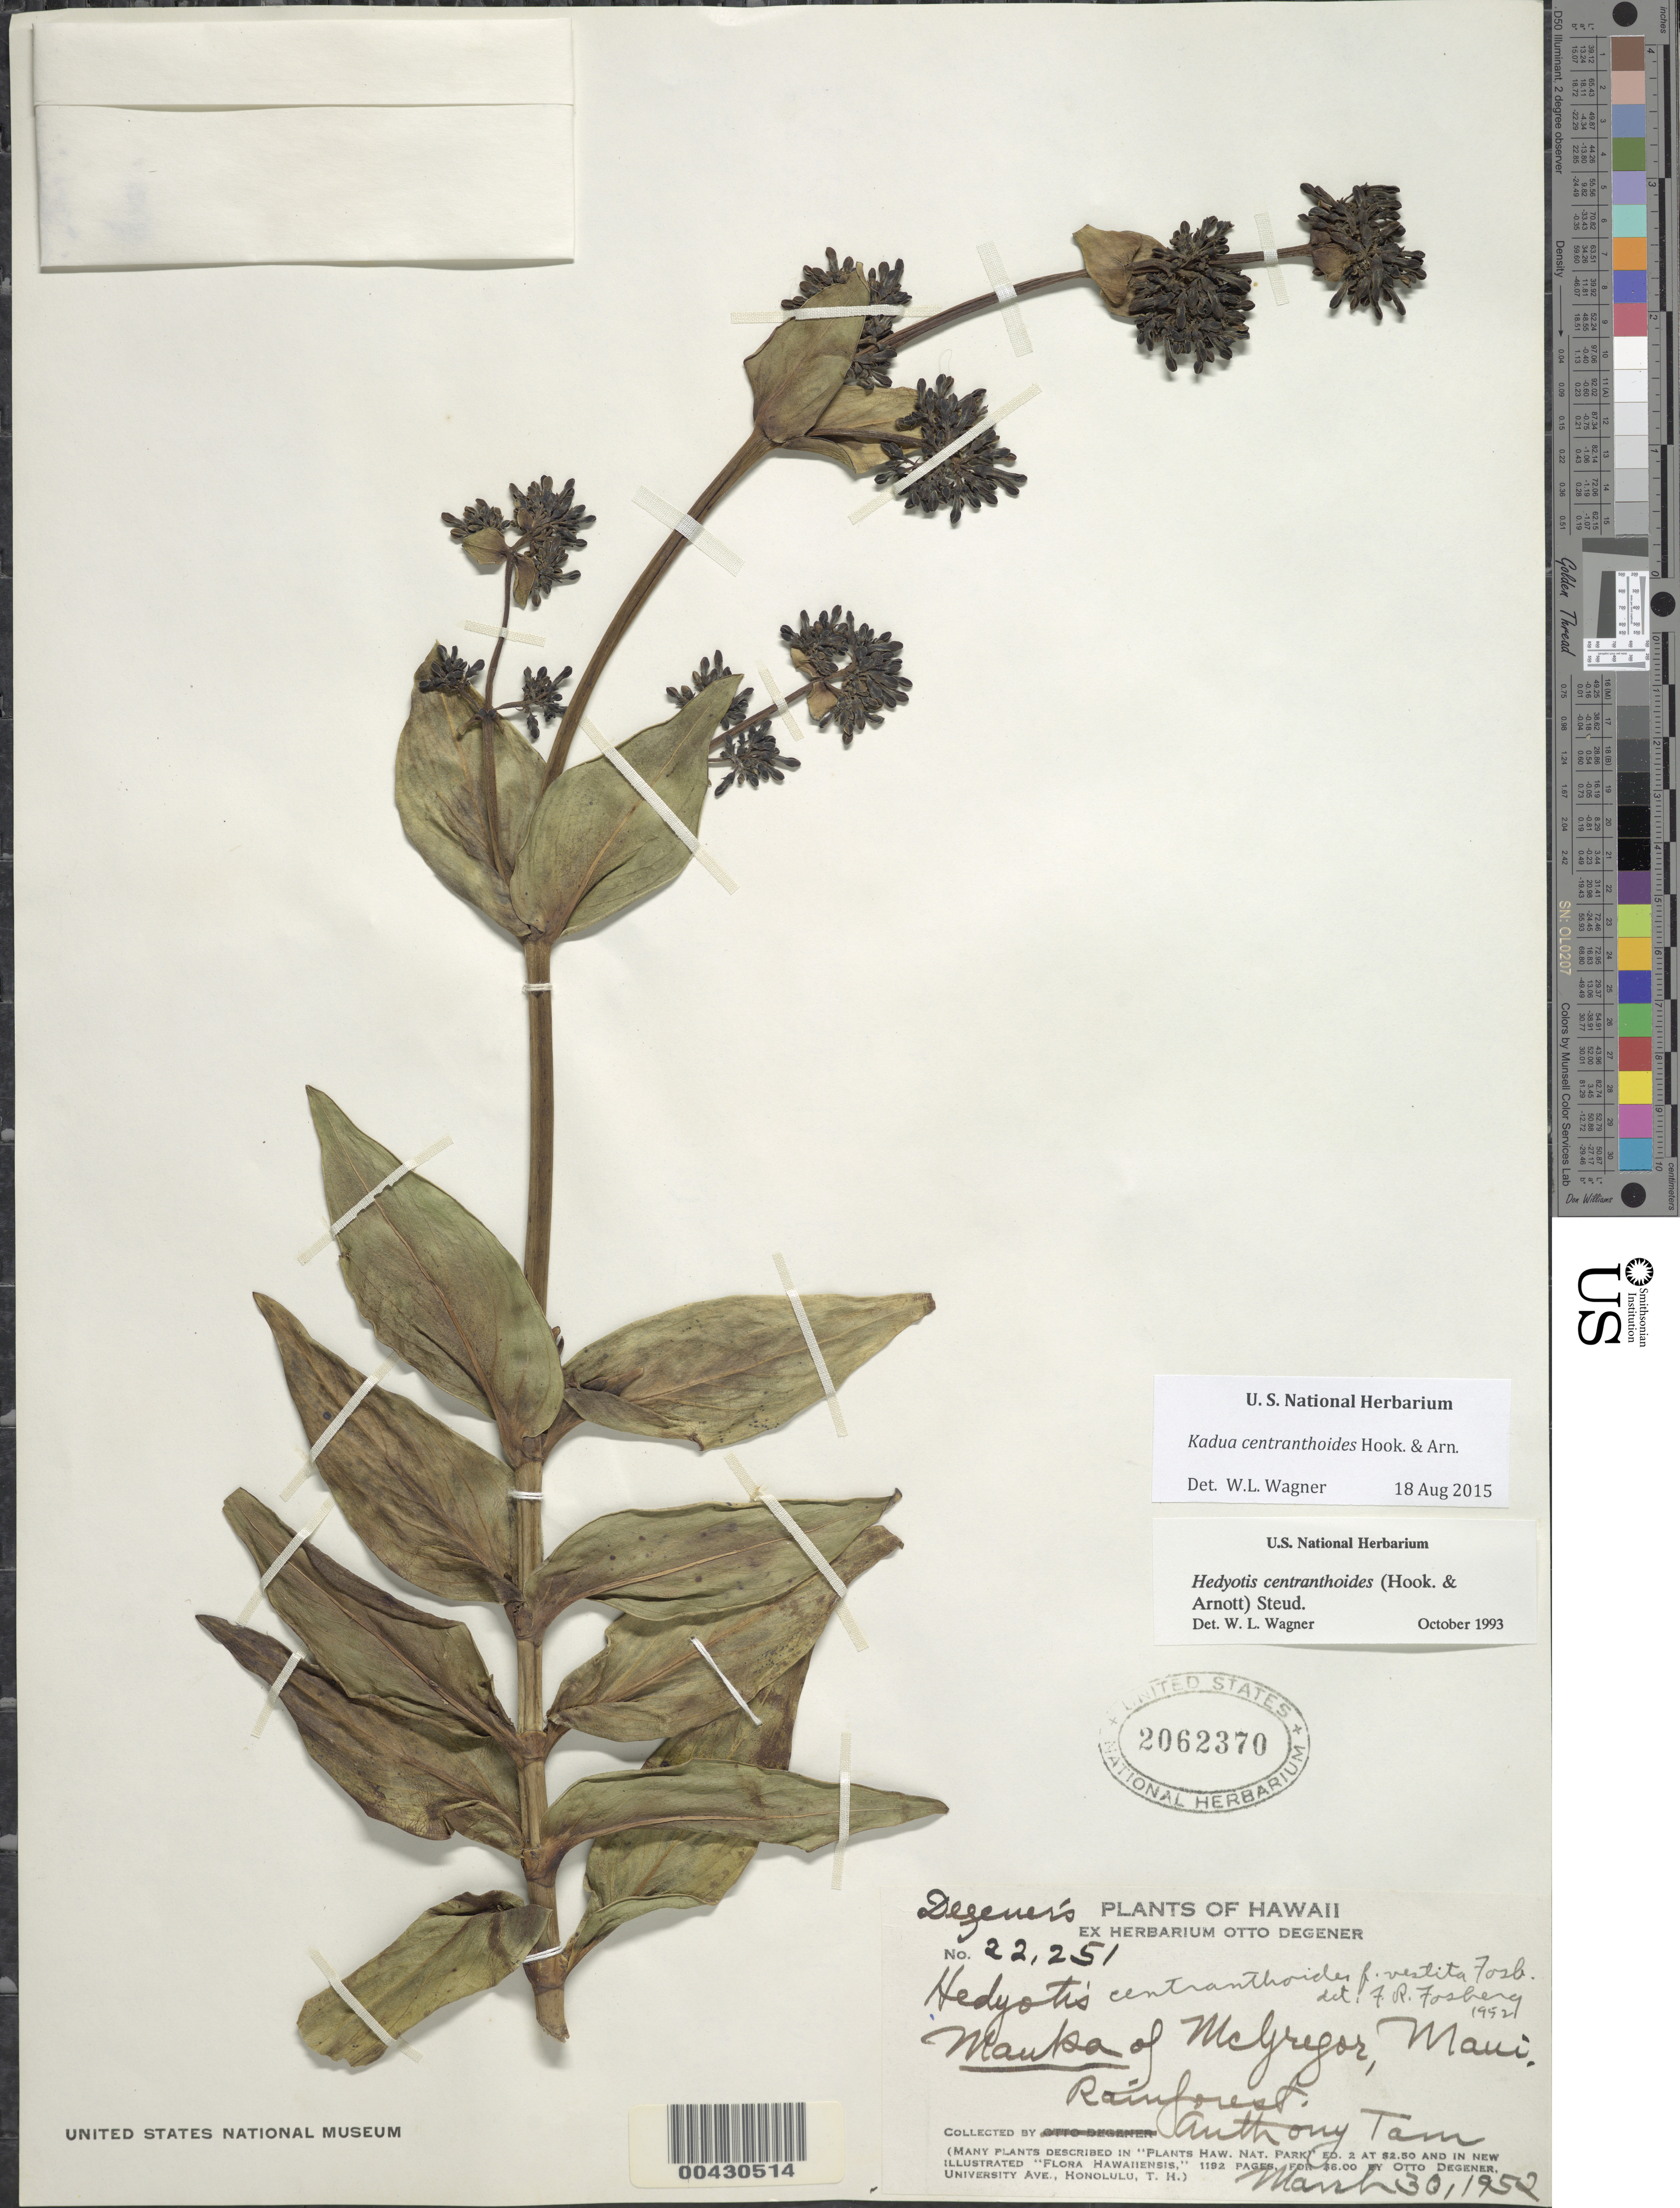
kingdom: Plantae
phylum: Tracheophyta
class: Magnoliopsida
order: Gentianales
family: Rubiaceae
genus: Kadua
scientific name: Kadua centranthoides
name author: Hook. & Arn.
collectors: A. Tam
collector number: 22251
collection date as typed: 30 Mar 1952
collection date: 1952-03-30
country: United States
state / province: Hawaii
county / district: Maui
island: Maui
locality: Mauka of McGregor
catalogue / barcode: US 2062370